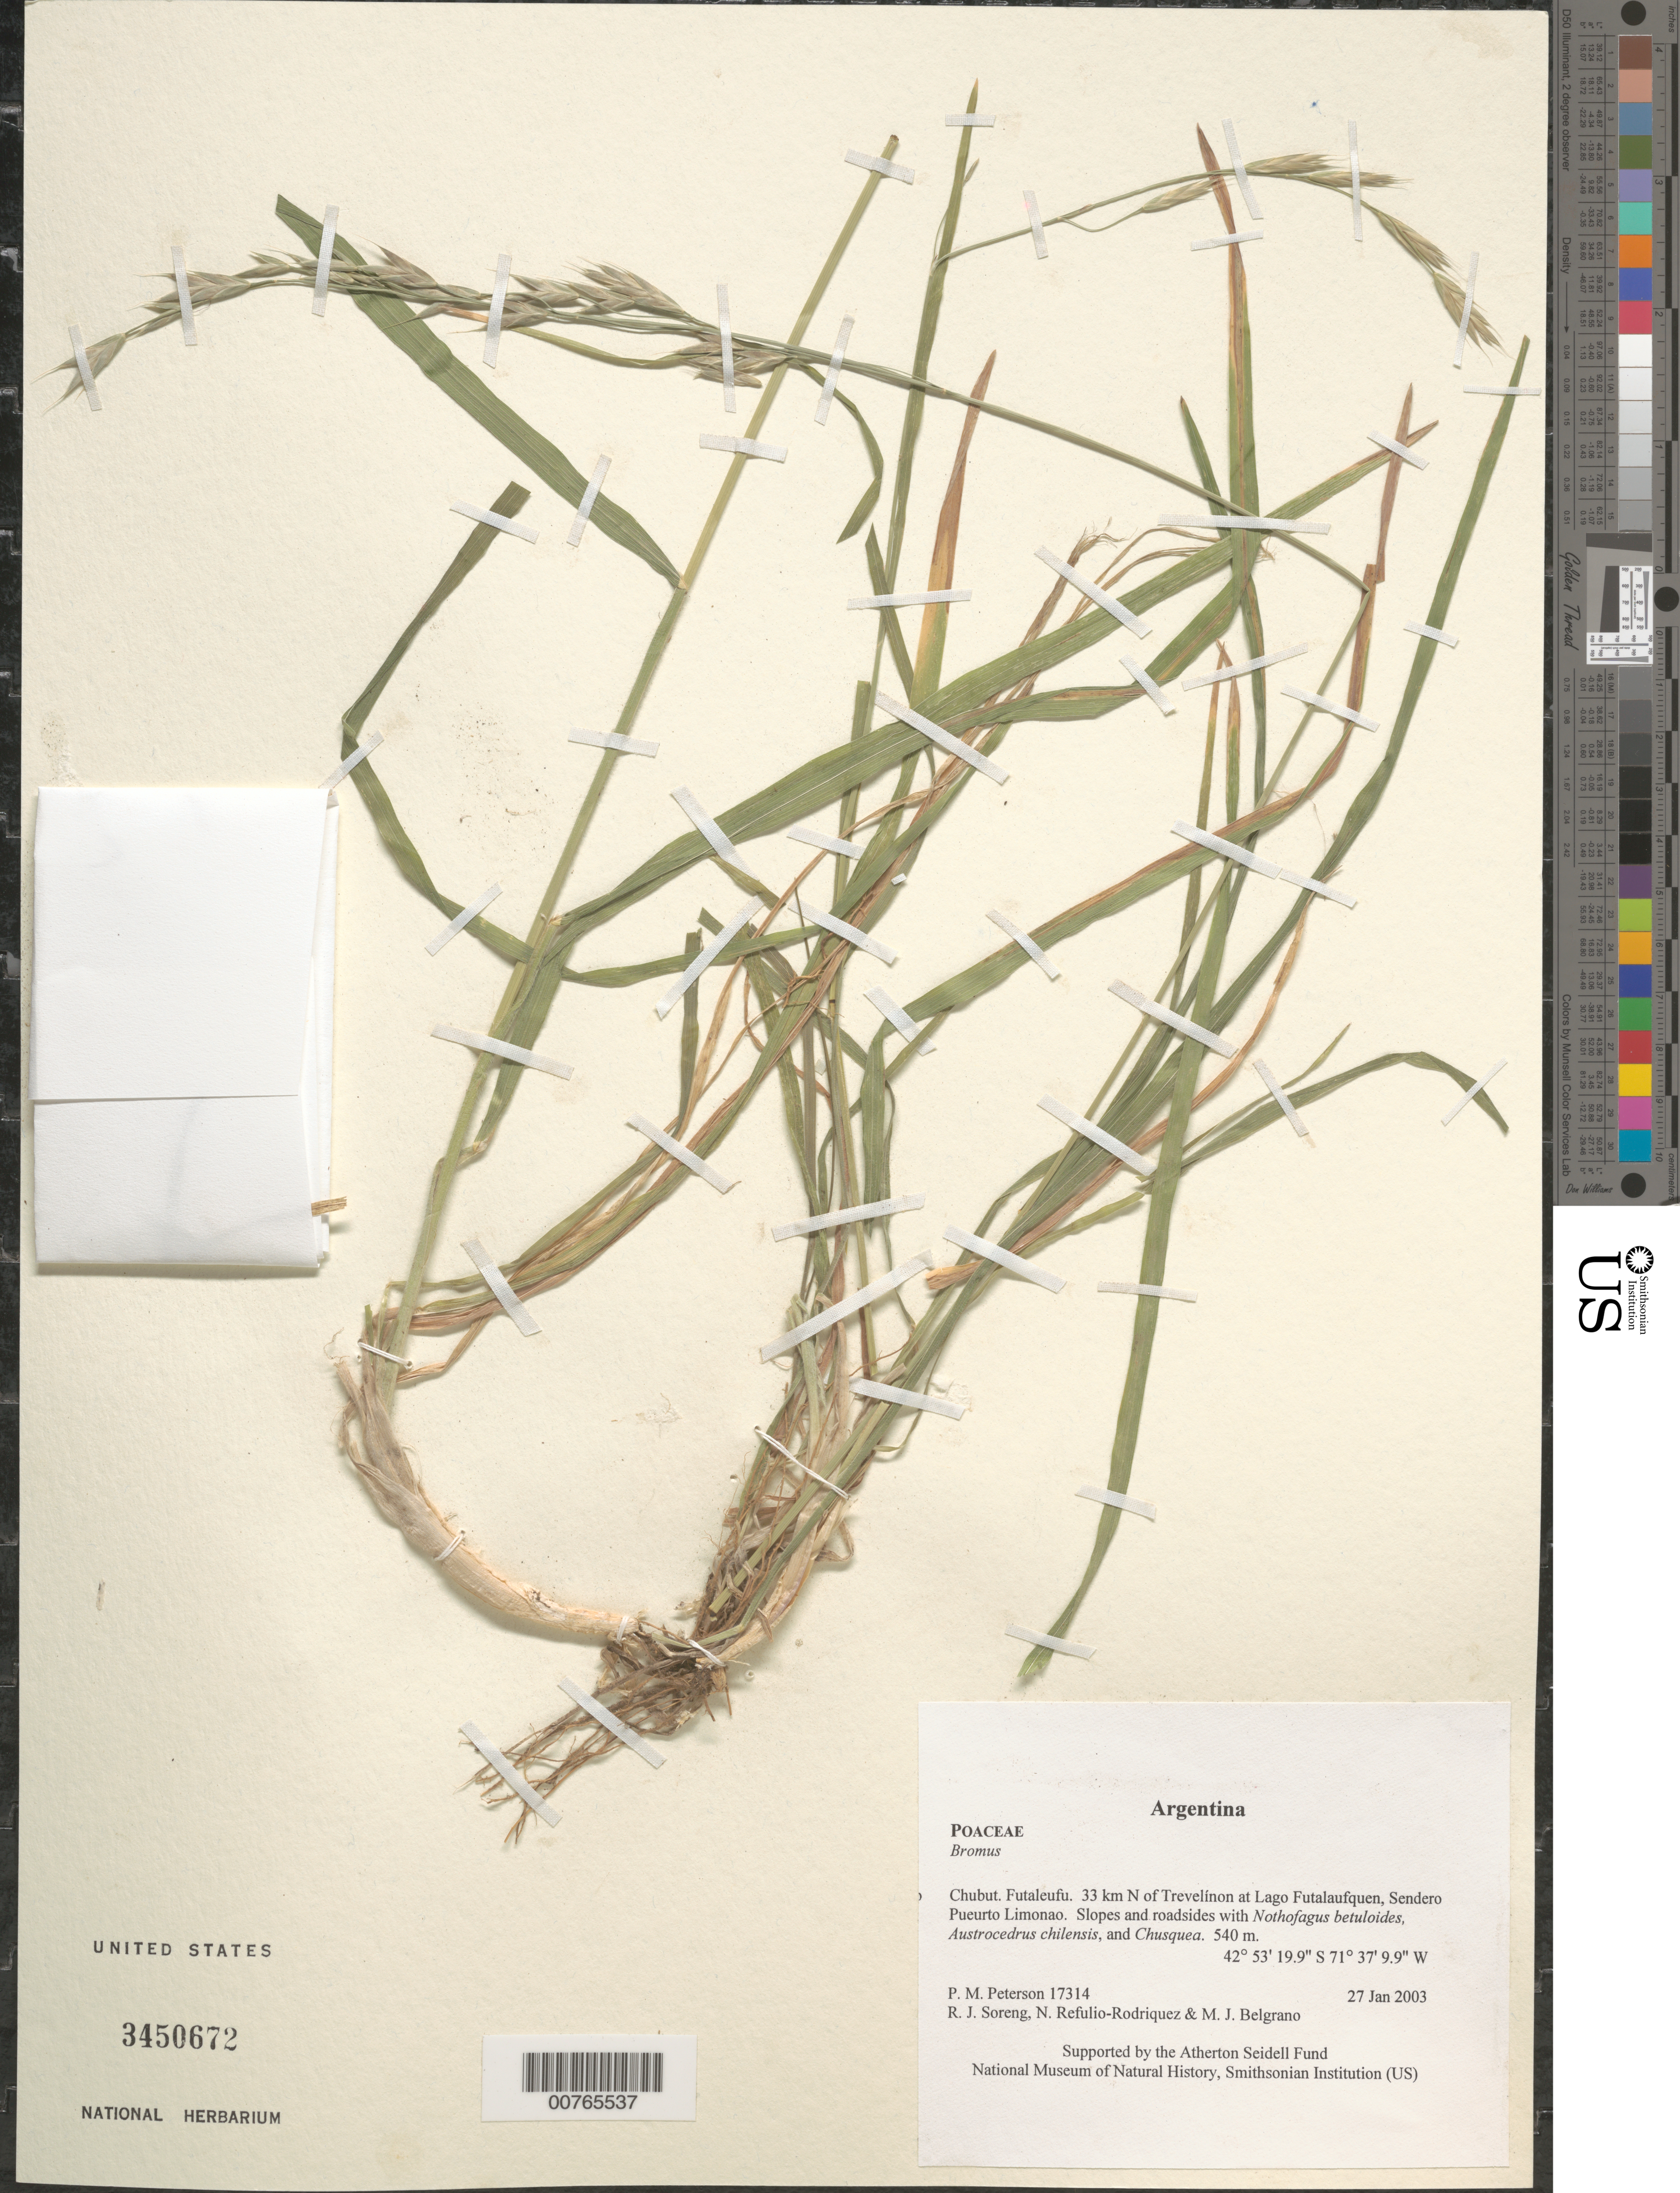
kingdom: Plantae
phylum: Tracheophyta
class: Liliopsida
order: Poales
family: Poaceae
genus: Bromus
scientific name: Bromus sp.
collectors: P. M. Peterson, R. J. Soreng, N. Refulio-Rodríguez & M. Belgrano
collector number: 17314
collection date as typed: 27 Jan 2003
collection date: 2003-01-27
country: Argentina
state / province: Chubut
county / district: Futaleufu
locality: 33 km N of Trevelínon at Lago Futalaufquen, Sendero Pueurto Limonao. Slopes and roadsides with Nothofagus betuloides, Austrocedrus chilensis, and Chusquea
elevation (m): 540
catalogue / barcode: US 3450672